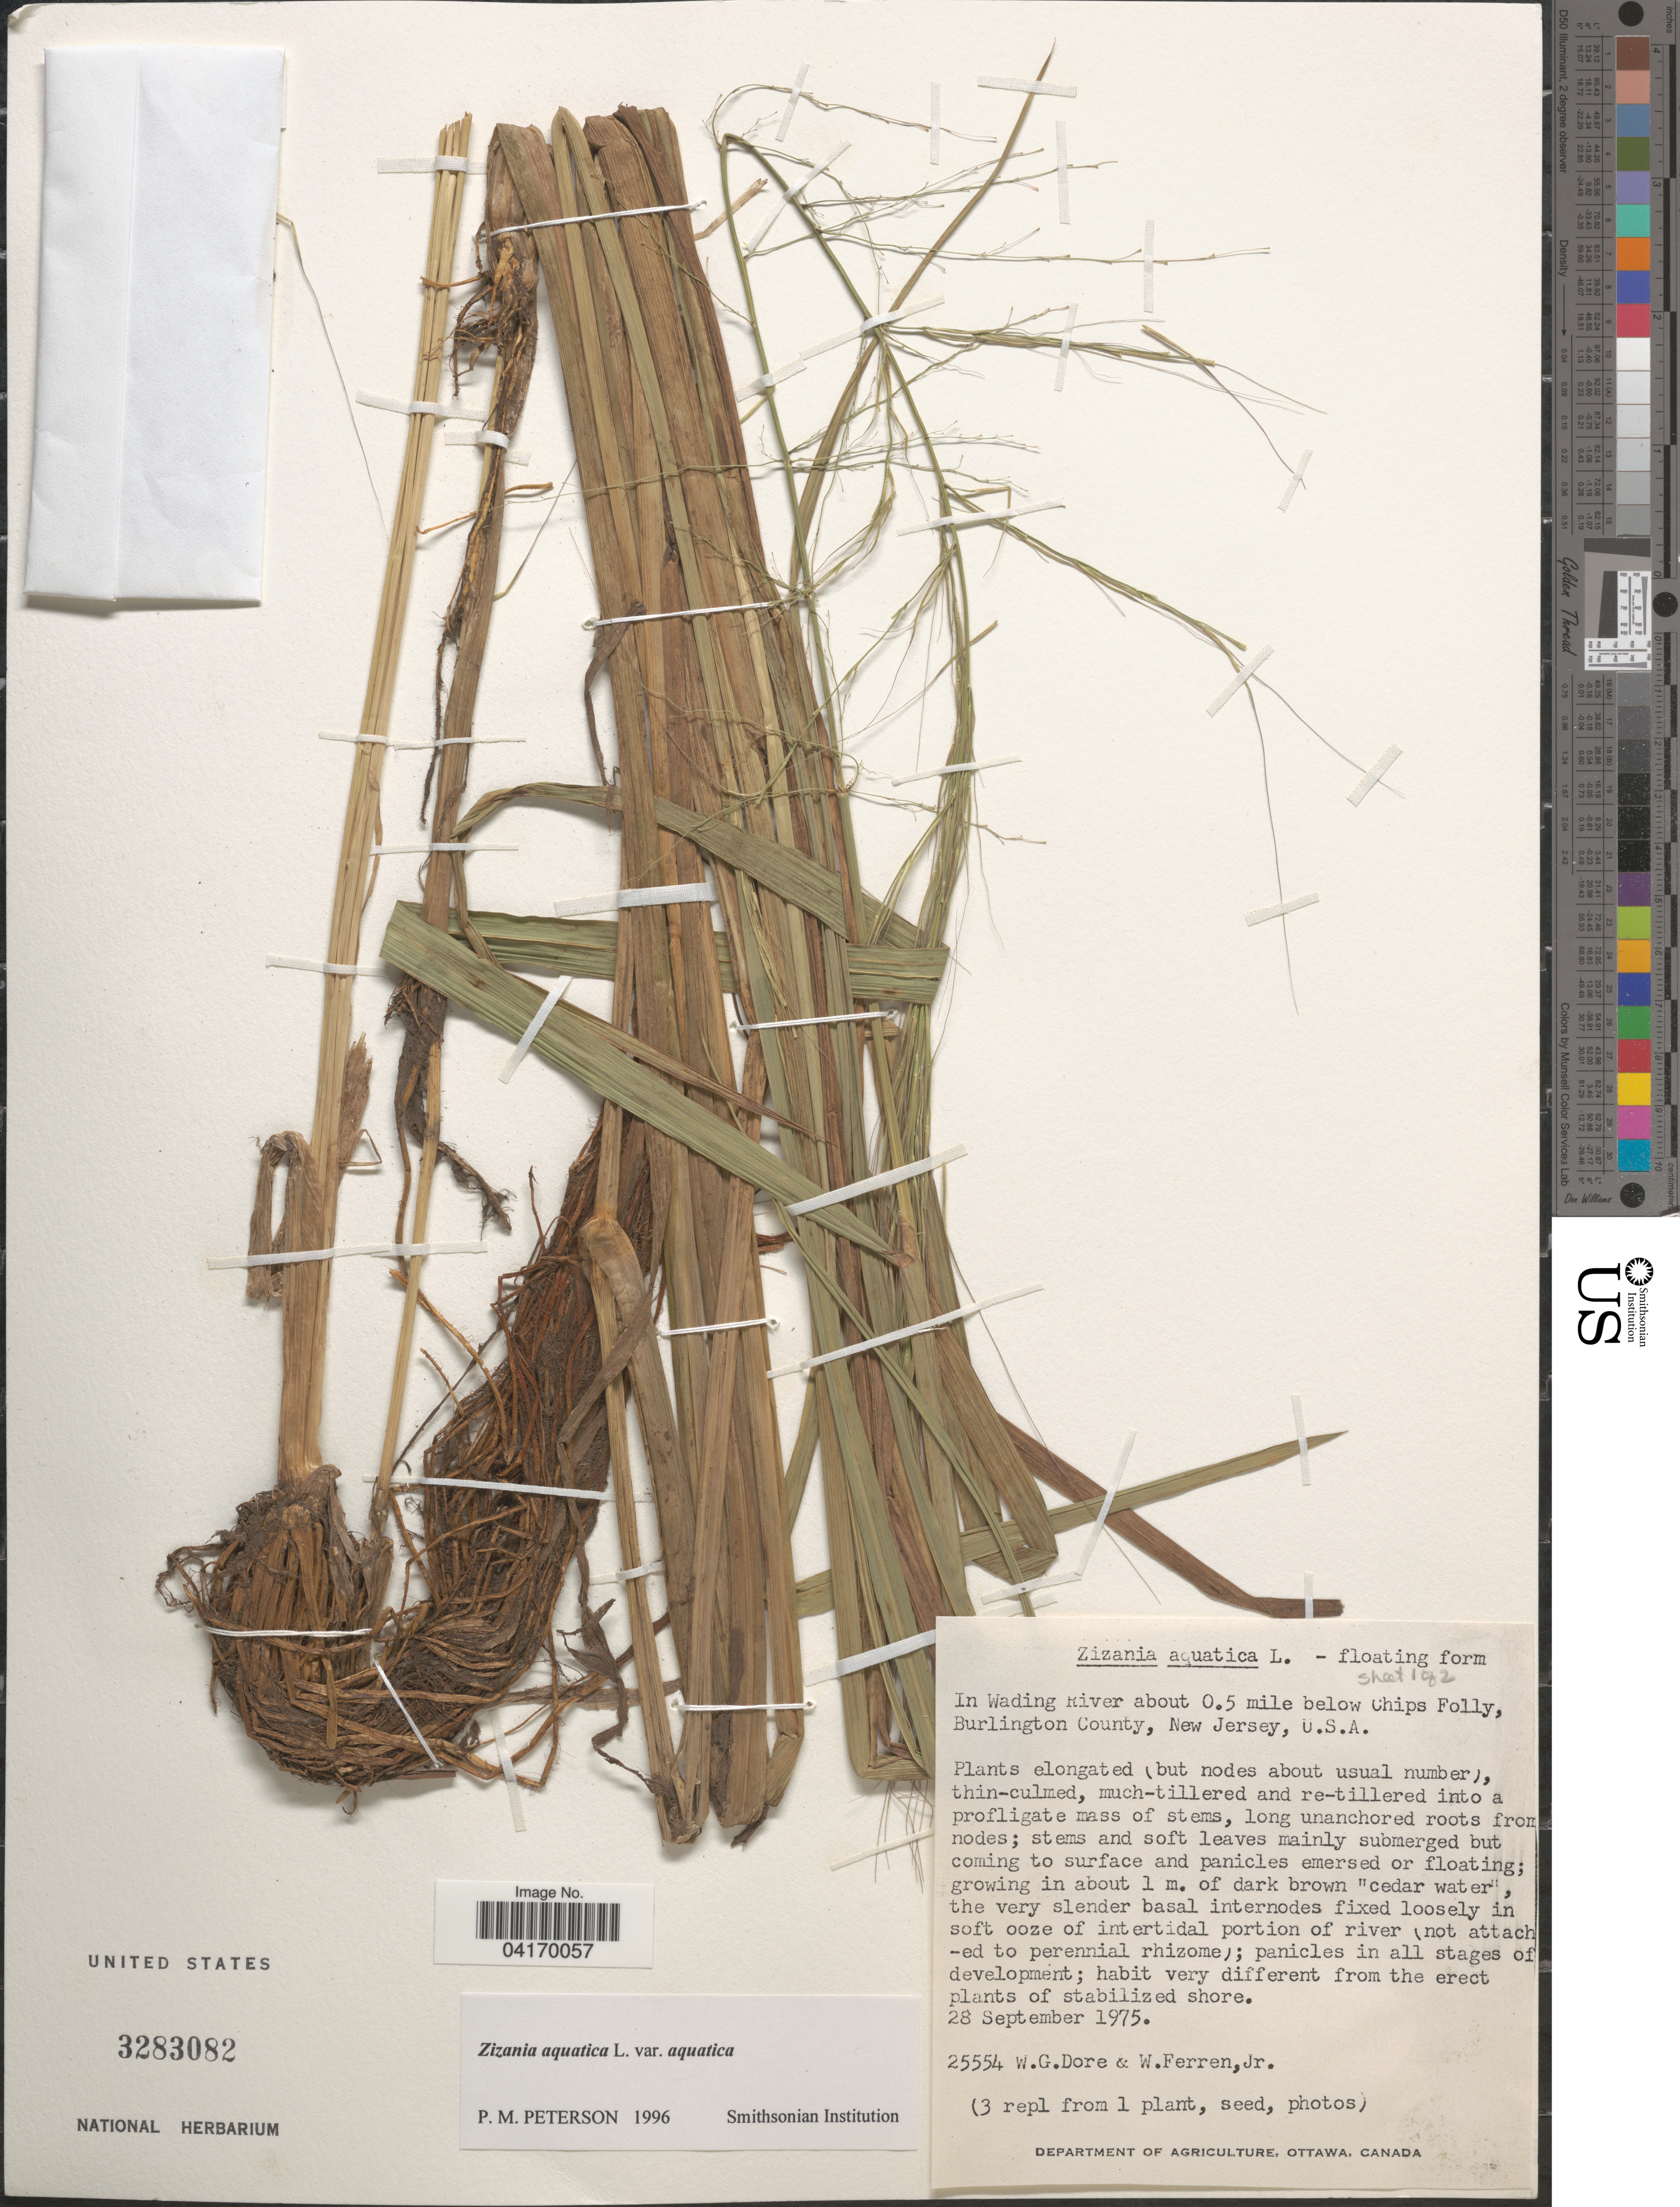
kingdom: Plantae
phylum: Tracheophyta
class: Liliopsida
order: Poales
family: Poaceae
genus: Zizania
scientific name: Zizania aquatica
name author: L.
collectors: W. Dore & W. Ferren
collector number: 25554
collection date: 1975-09-28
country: United States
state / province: New Jersey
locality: In Wading River about 0.5 mile below Chips Folly, Burlington County.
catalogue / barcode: US 3283082